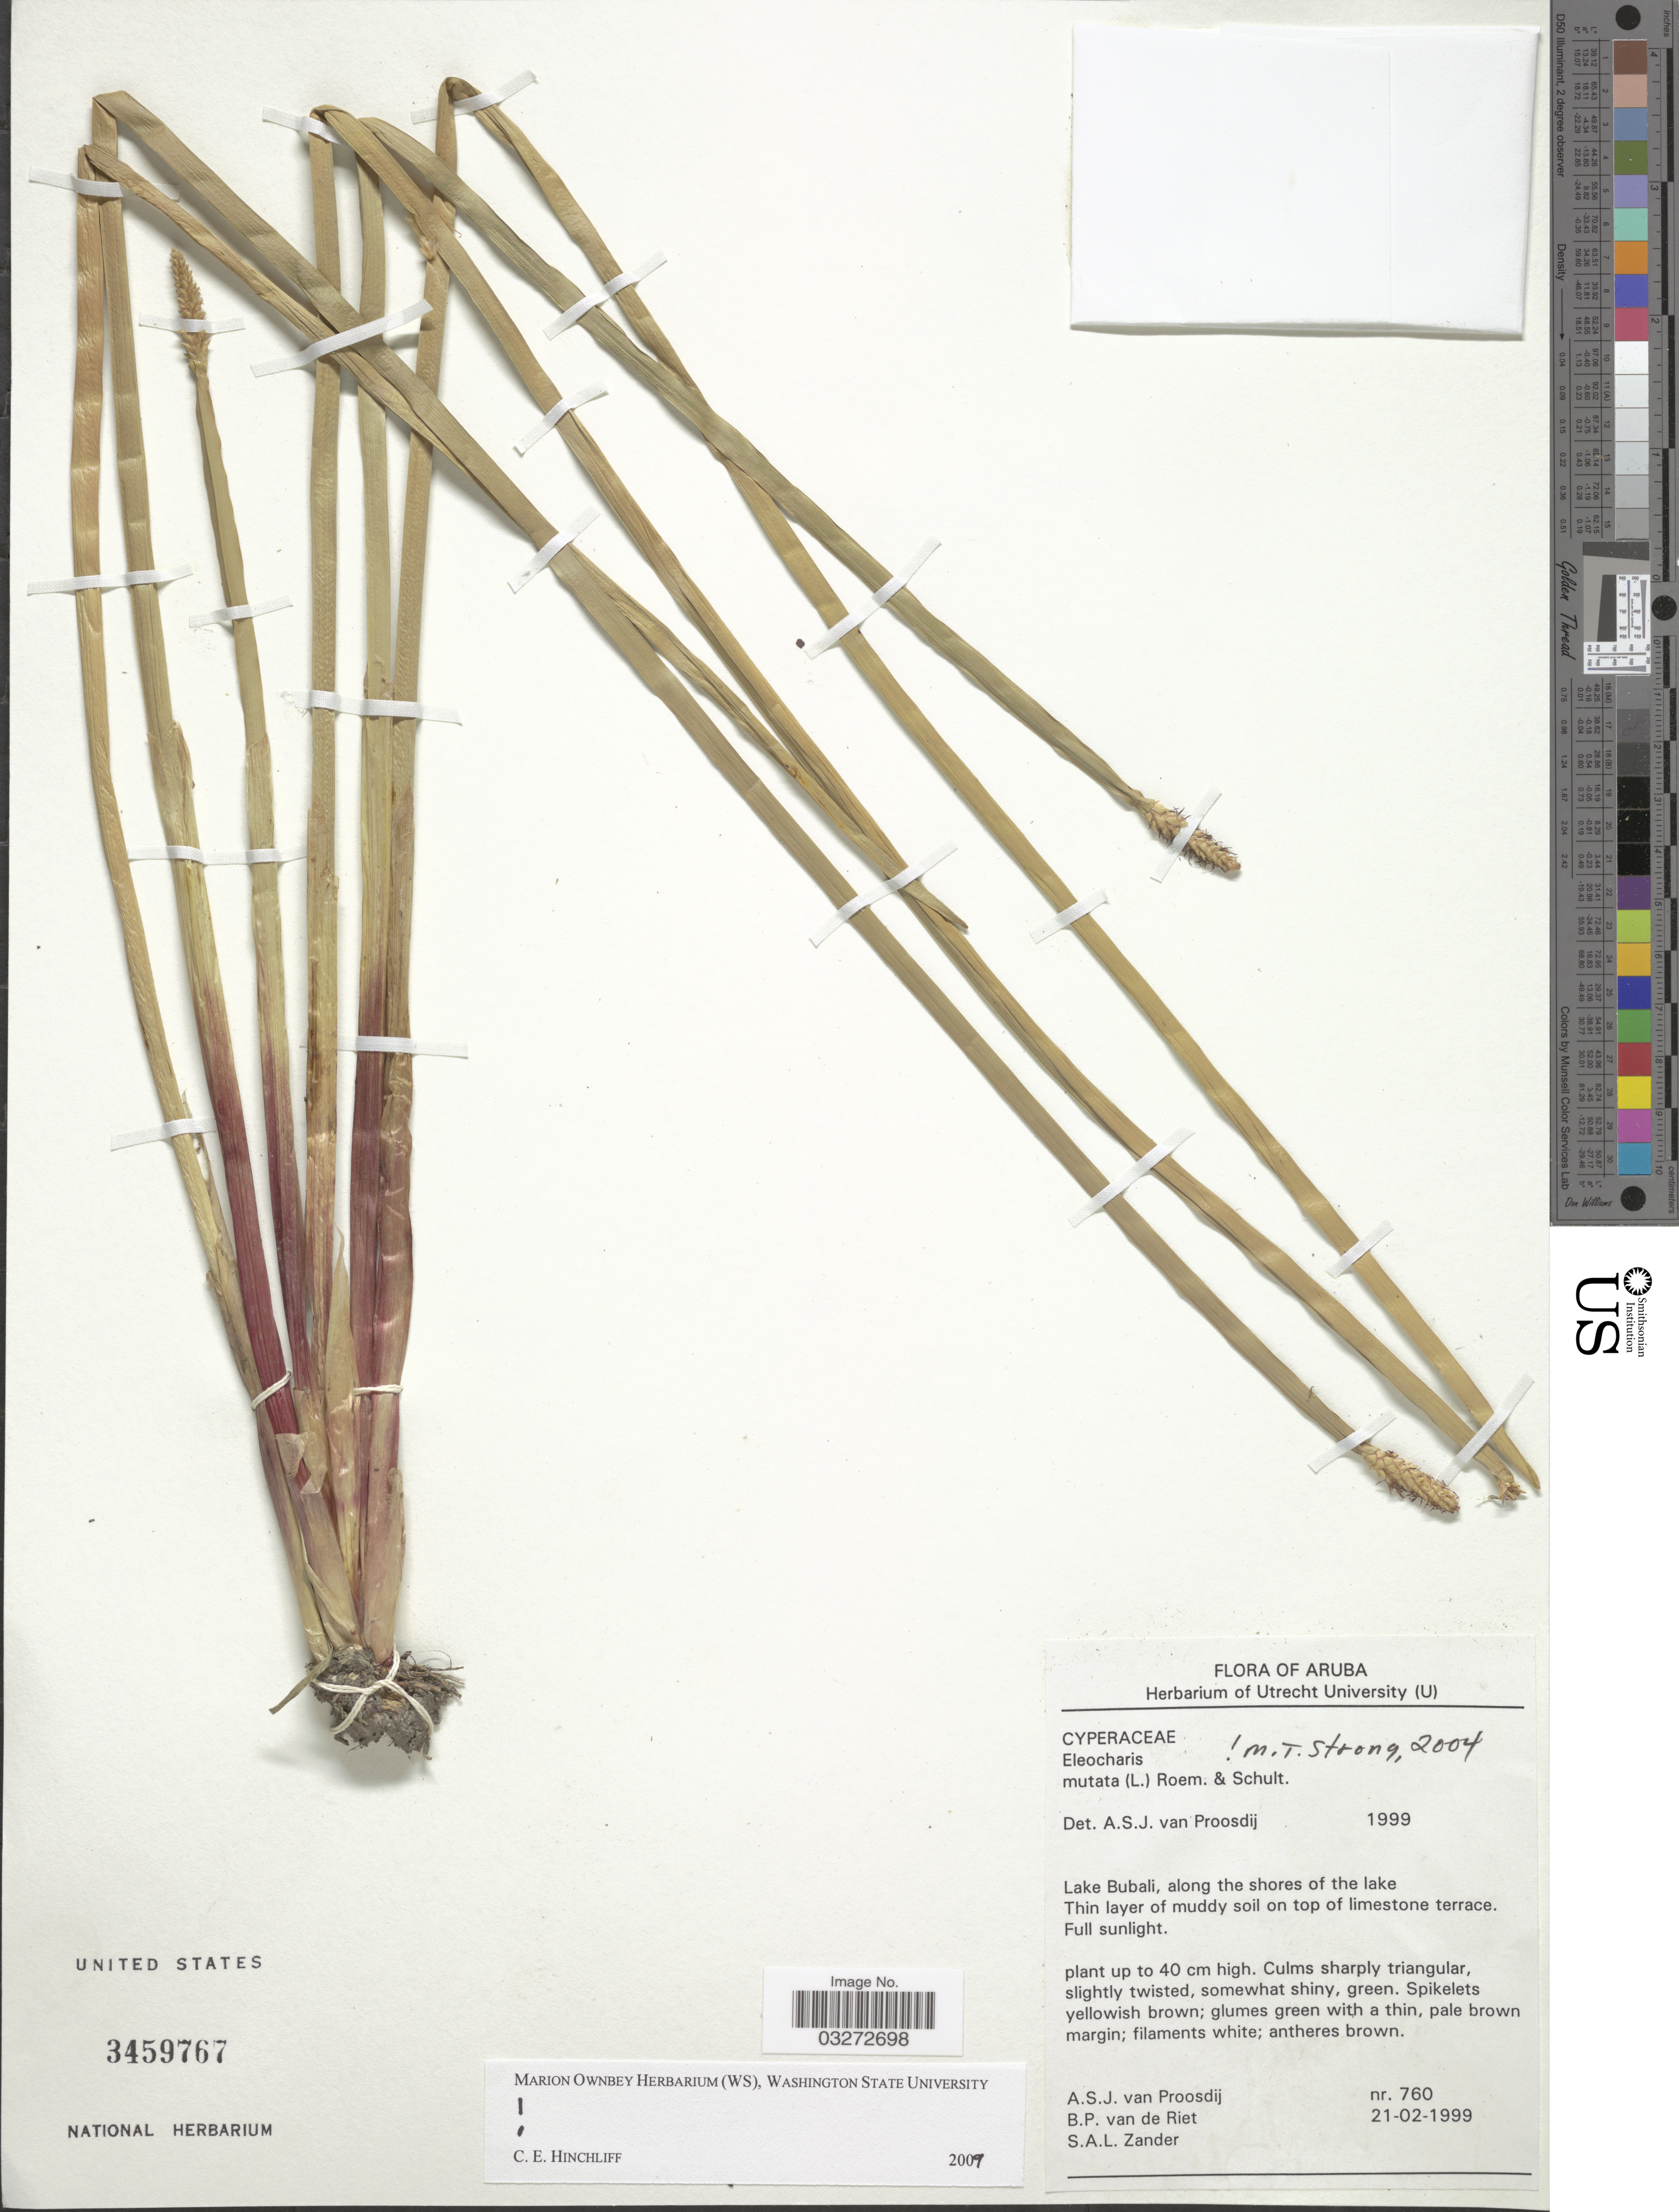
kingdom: Plantae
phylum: Tracheophyta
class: Liliopsida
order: Poales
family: Cyperaceae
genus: Eleocharis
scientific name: Eleocharis mutata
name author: (L.) Roem. & Schult.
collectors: A. Proosdij, B. Riet & S. Zander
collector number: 760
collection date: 1999-02-21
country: Aruba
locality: Lake Bubali, along the shores of the lake.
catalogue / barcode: US 3459767